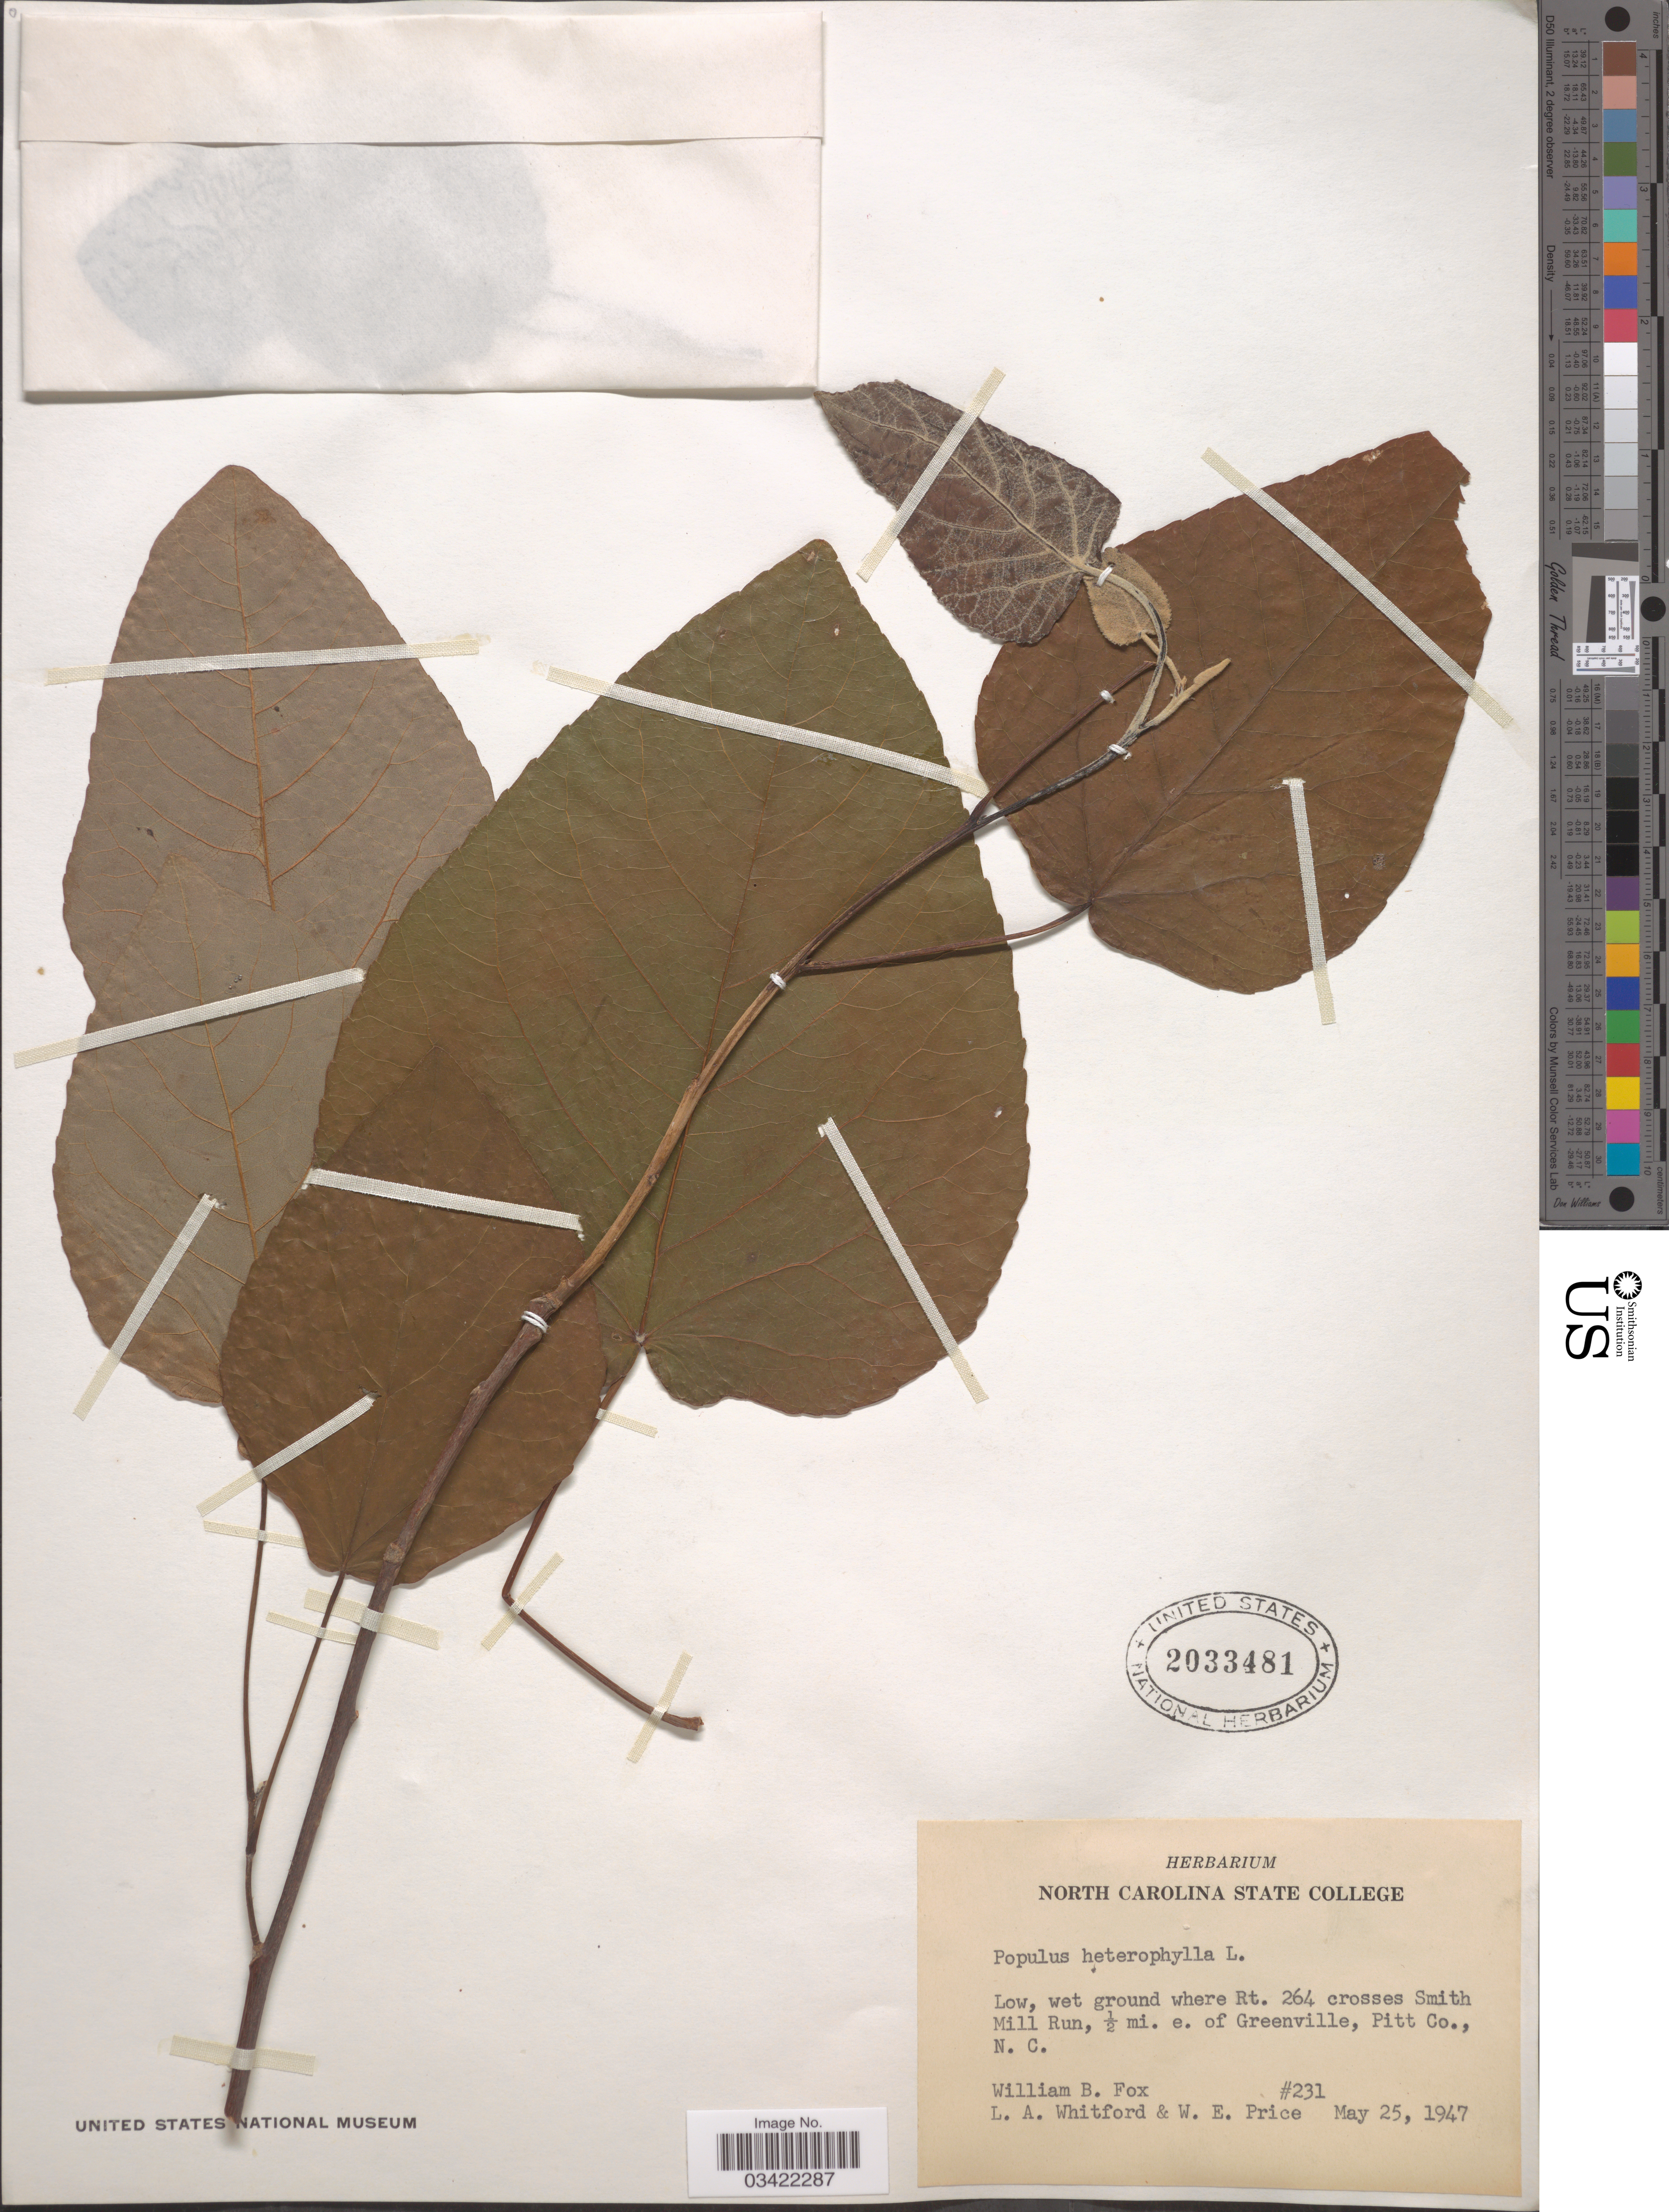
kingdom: Plantae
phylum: Tracheophyta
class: Magnoliopsida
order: Malpighiales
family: Salicaceae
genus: Populus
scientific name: Populus heterophylla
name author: L.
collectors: W. B. Fox, L. Whitford & W. Price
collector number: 231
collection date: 1947-05-25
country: United States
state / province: North Carolina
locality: Low, wet ground where Rt. 264 crosses Smith Mill Run, ½ mi. e. of Greenville, Pitt Co.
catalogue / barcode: US 2033481